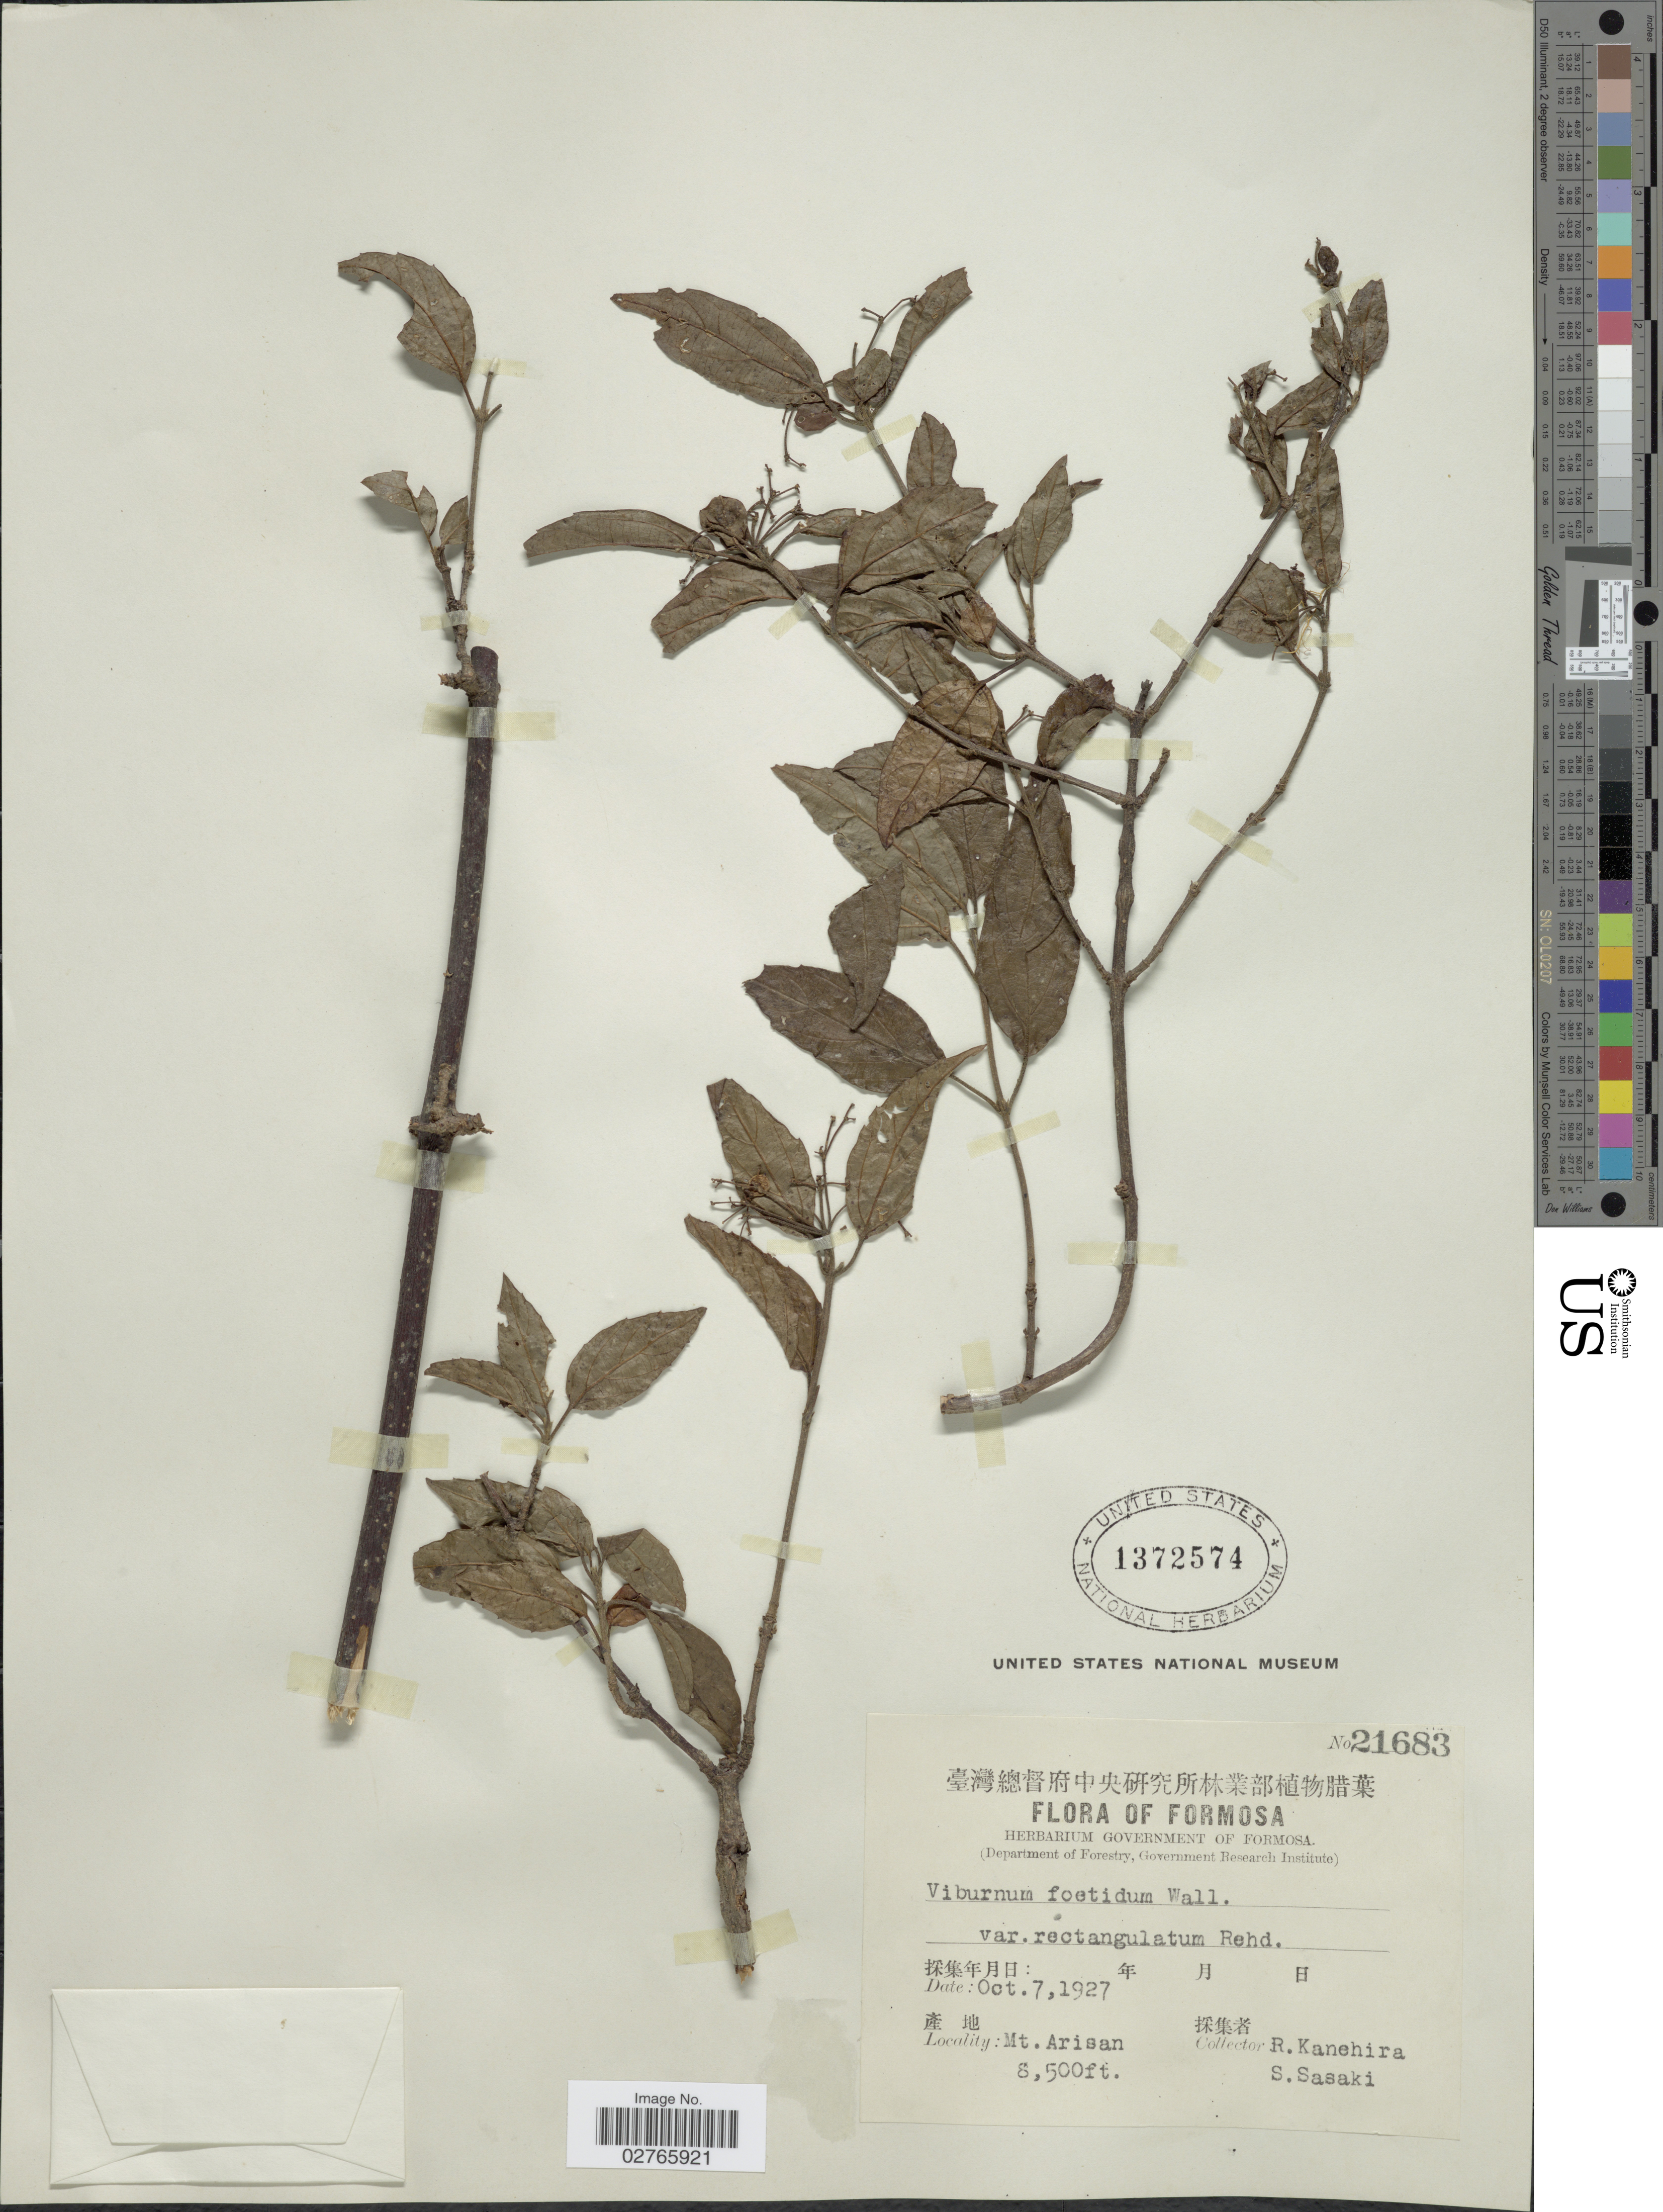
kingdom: Plantae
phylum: Tracheophyta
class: Magnoliopsida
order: Dipsacales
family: Viburnaceae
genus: Viburnum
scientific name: Viburnum foetidum var. rectangulatum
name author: Rehder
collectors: R. Kanehira & S. Sasaki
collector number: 21683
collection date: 1927-10-07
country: Taiwan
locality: Formosa. Mt. Arisan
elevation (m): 2591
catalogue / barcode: US 1372574